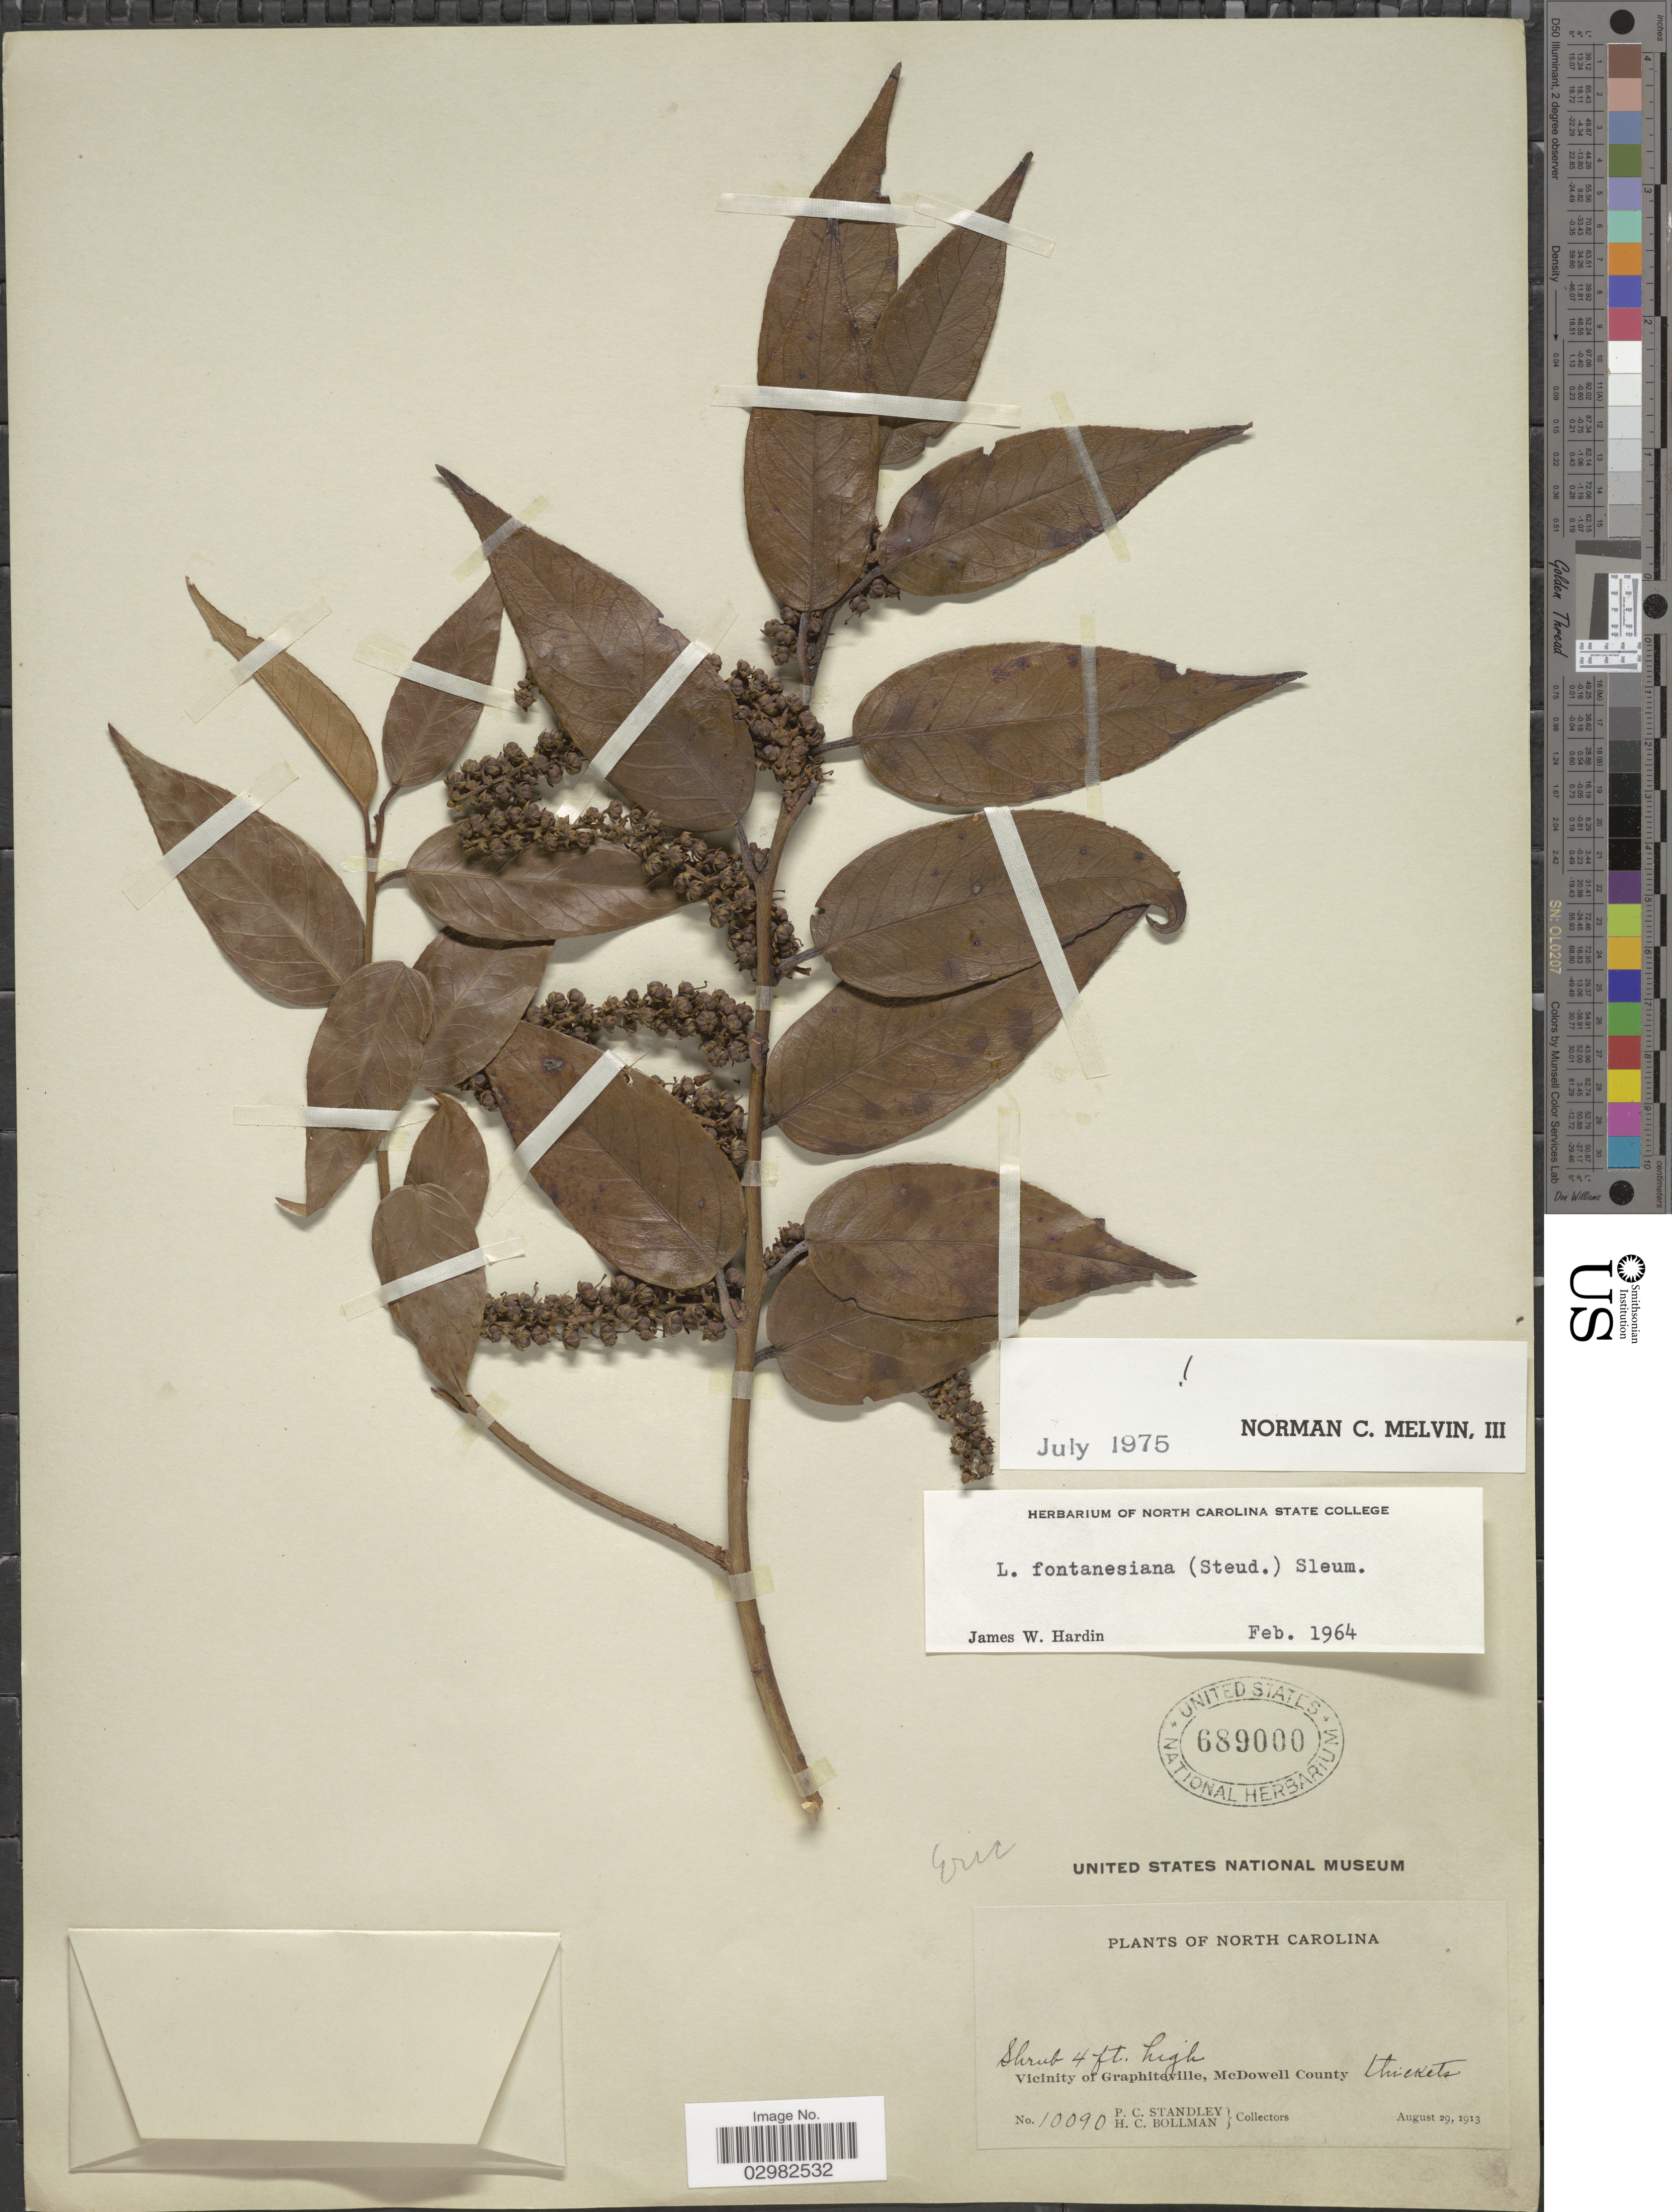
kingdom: Plantae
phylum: Tracheophyta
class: Magnoliopsida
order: Ericales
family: Ericaceae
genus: Leucothoe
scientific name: Leucothoë fontanesiana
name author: (Steud.) Sleumer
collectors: P. C. Standley & H. C. Bollman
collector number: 10090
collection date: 1913-08-29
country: United States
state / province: North Carolina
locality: Vicinity of Graphiteville, McDowell County.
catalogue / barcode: US 689000